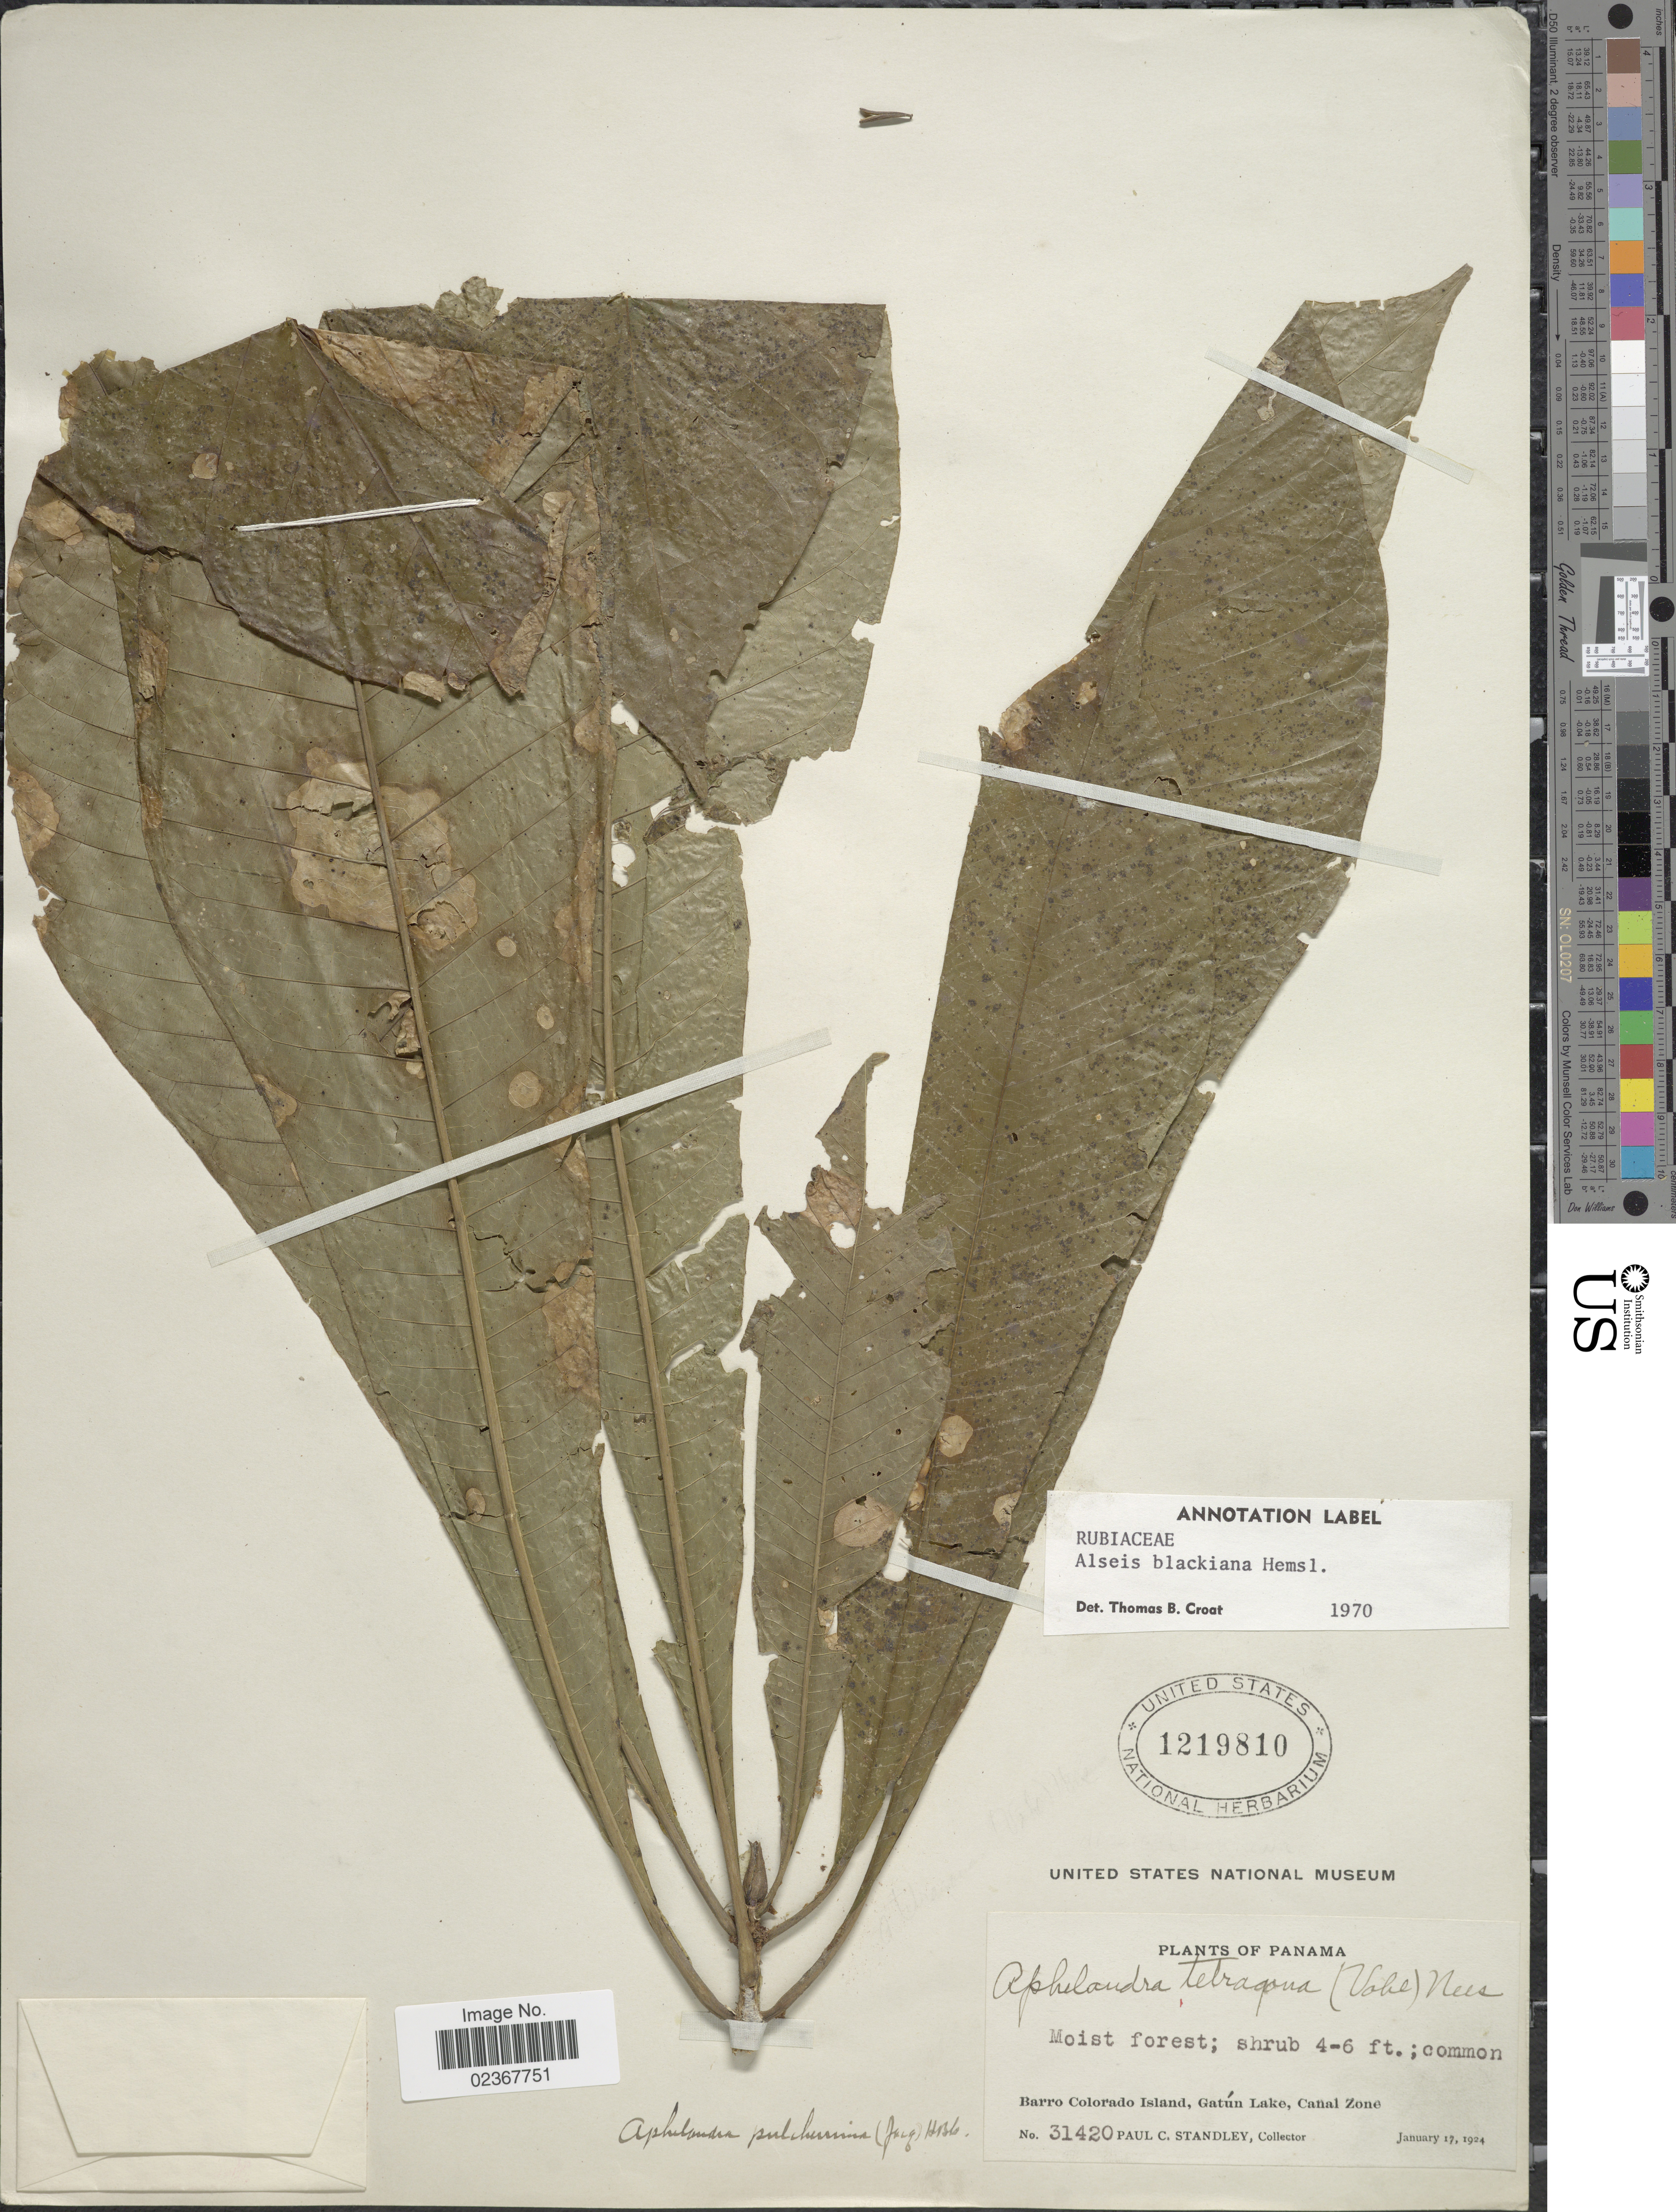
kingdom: Plantae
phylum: Tracheophyta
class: Magnoliopsida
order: Gentianales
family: Rubiaceae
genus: Alseis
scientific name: Alseis blackiana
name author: Hemsl.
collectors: P. C. Standley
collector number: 31420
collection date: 1924-01-17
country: Panama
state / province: Panamá Oeste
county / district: Canal Zone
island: Barro Colorado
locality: Barro Colorado Island, Gatun Lake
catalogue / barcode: US 1219810